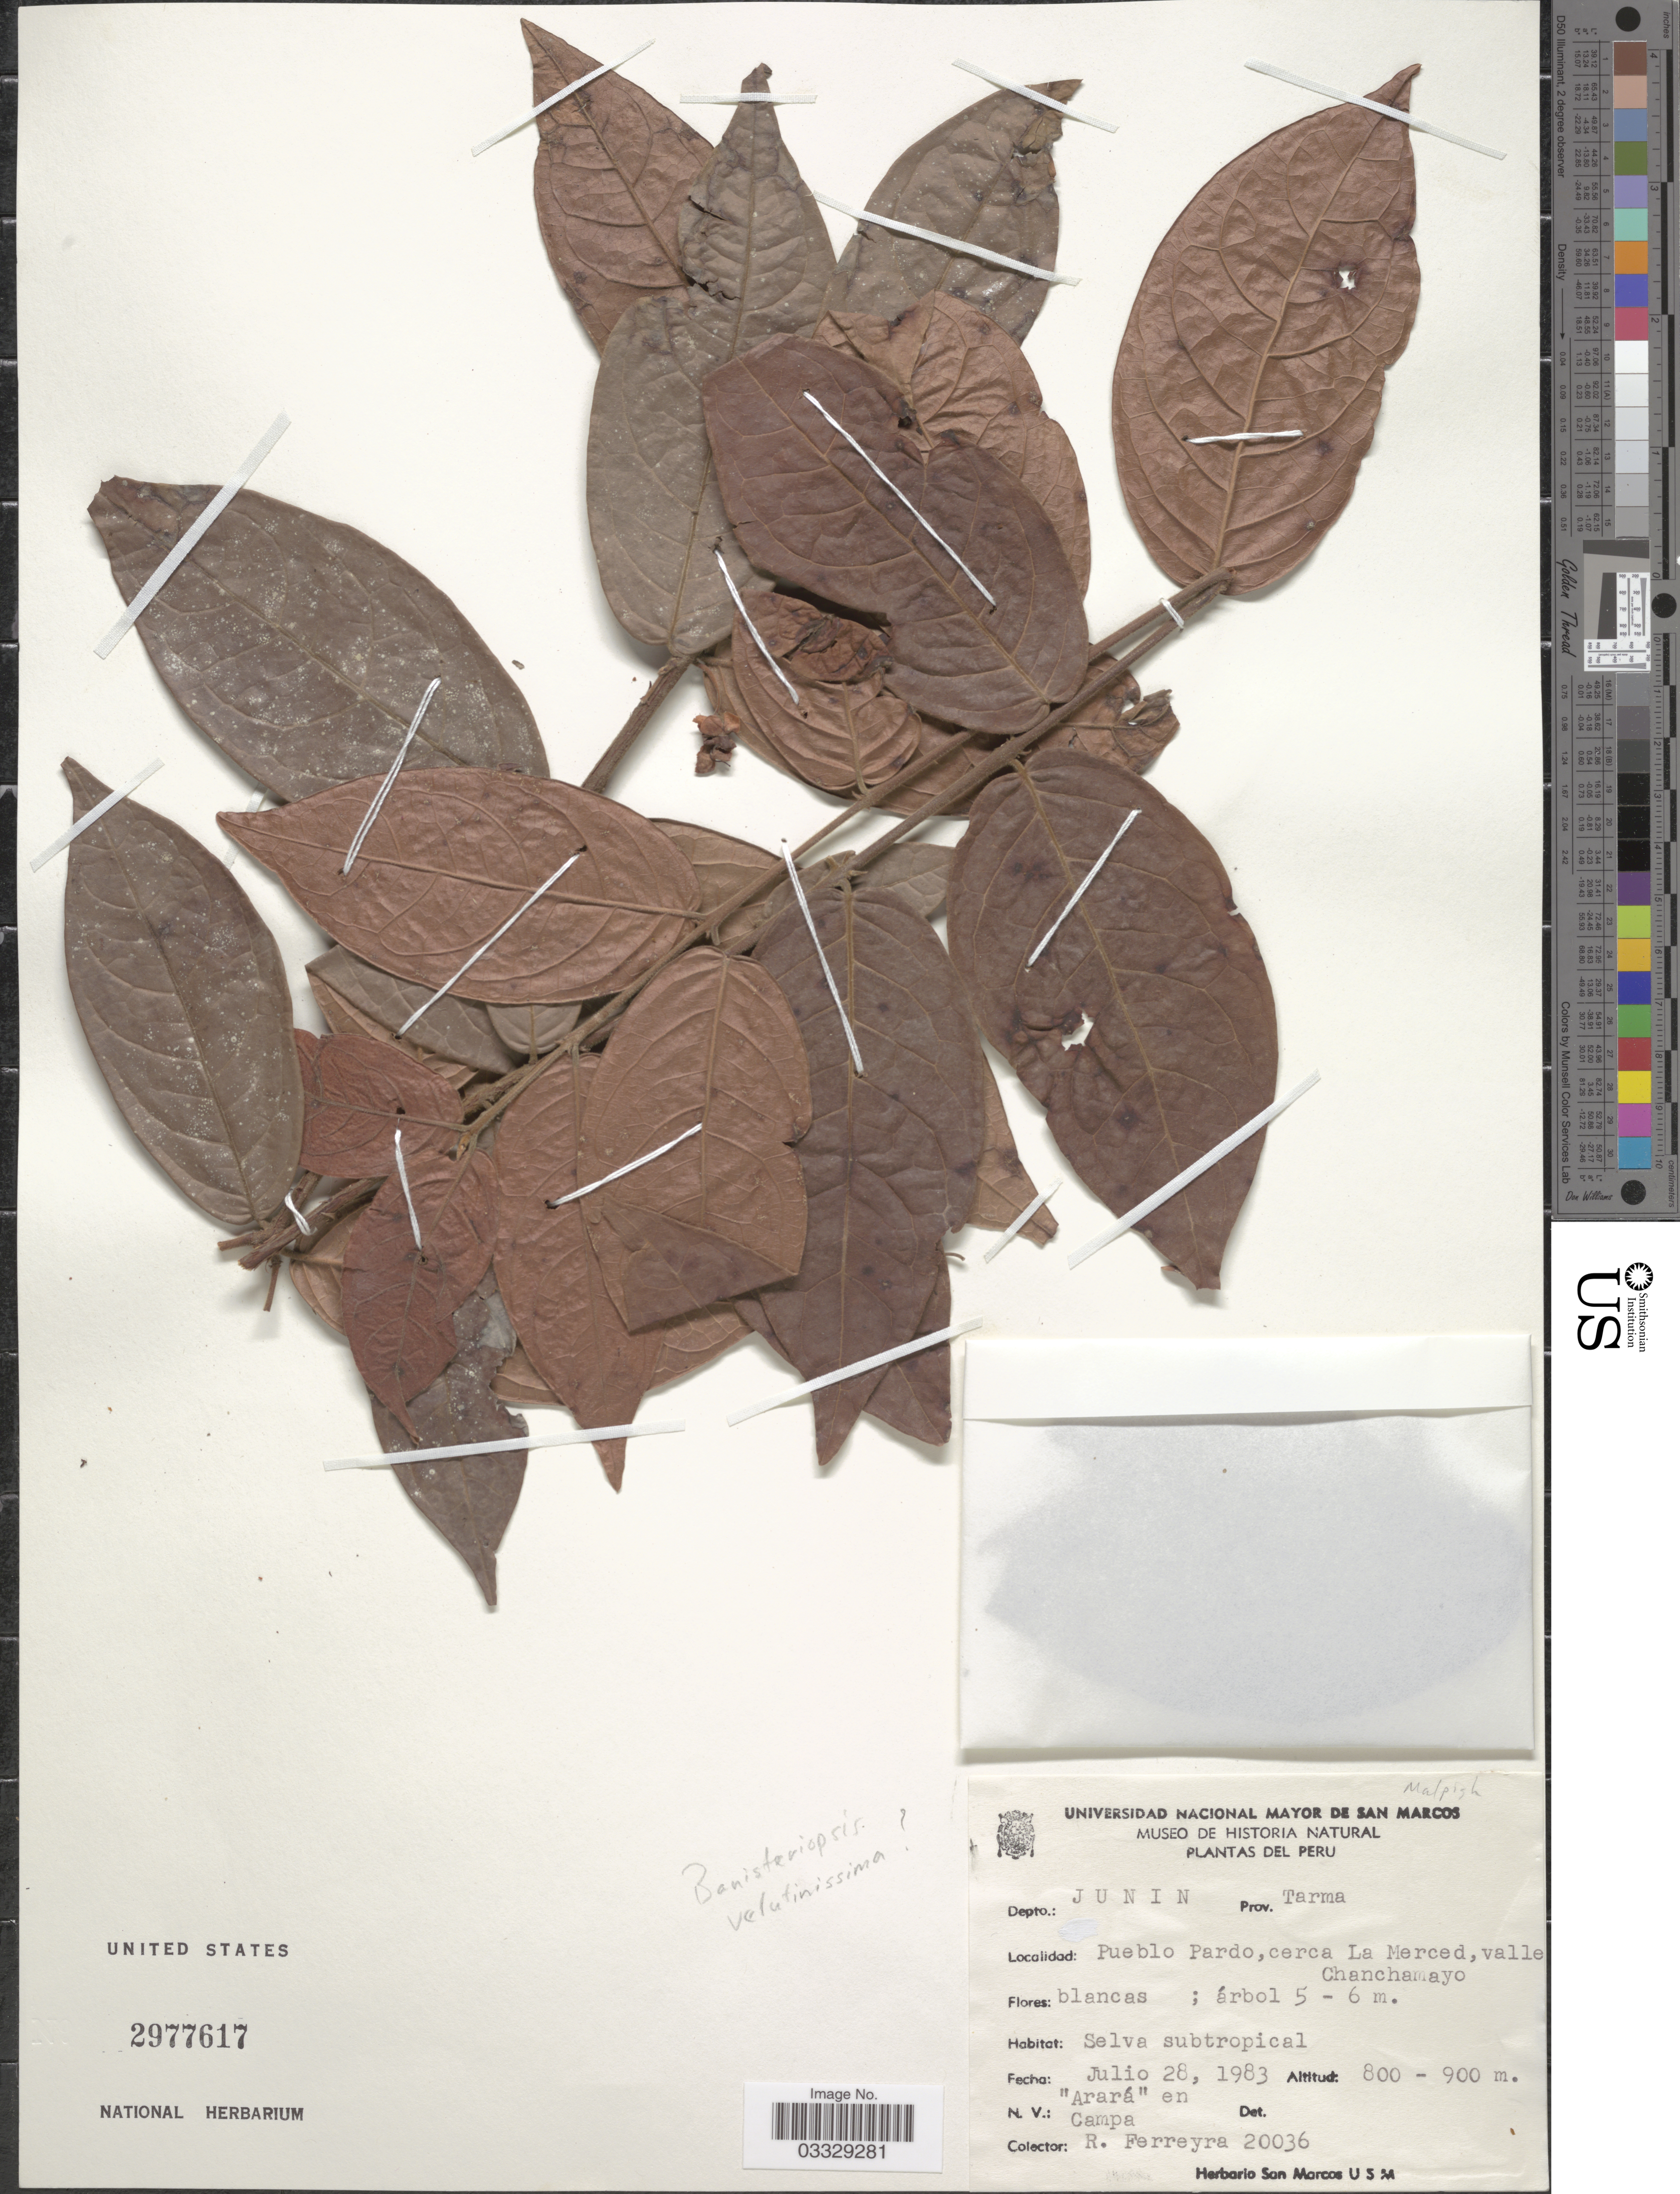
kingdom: Plantae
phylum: Tracheophyta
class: Magnoliopsida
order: Malpighiales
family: Malpighiaceae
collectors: R. A. Ferreyra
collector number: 20036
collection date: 1983-07-28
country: Peru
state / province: Junín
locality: Depto.: Junin. Prov. Tarma. Pueblo Pardo, cerca La Merced, valle Chanchamayo.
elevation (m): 800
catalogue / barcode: US 2977617